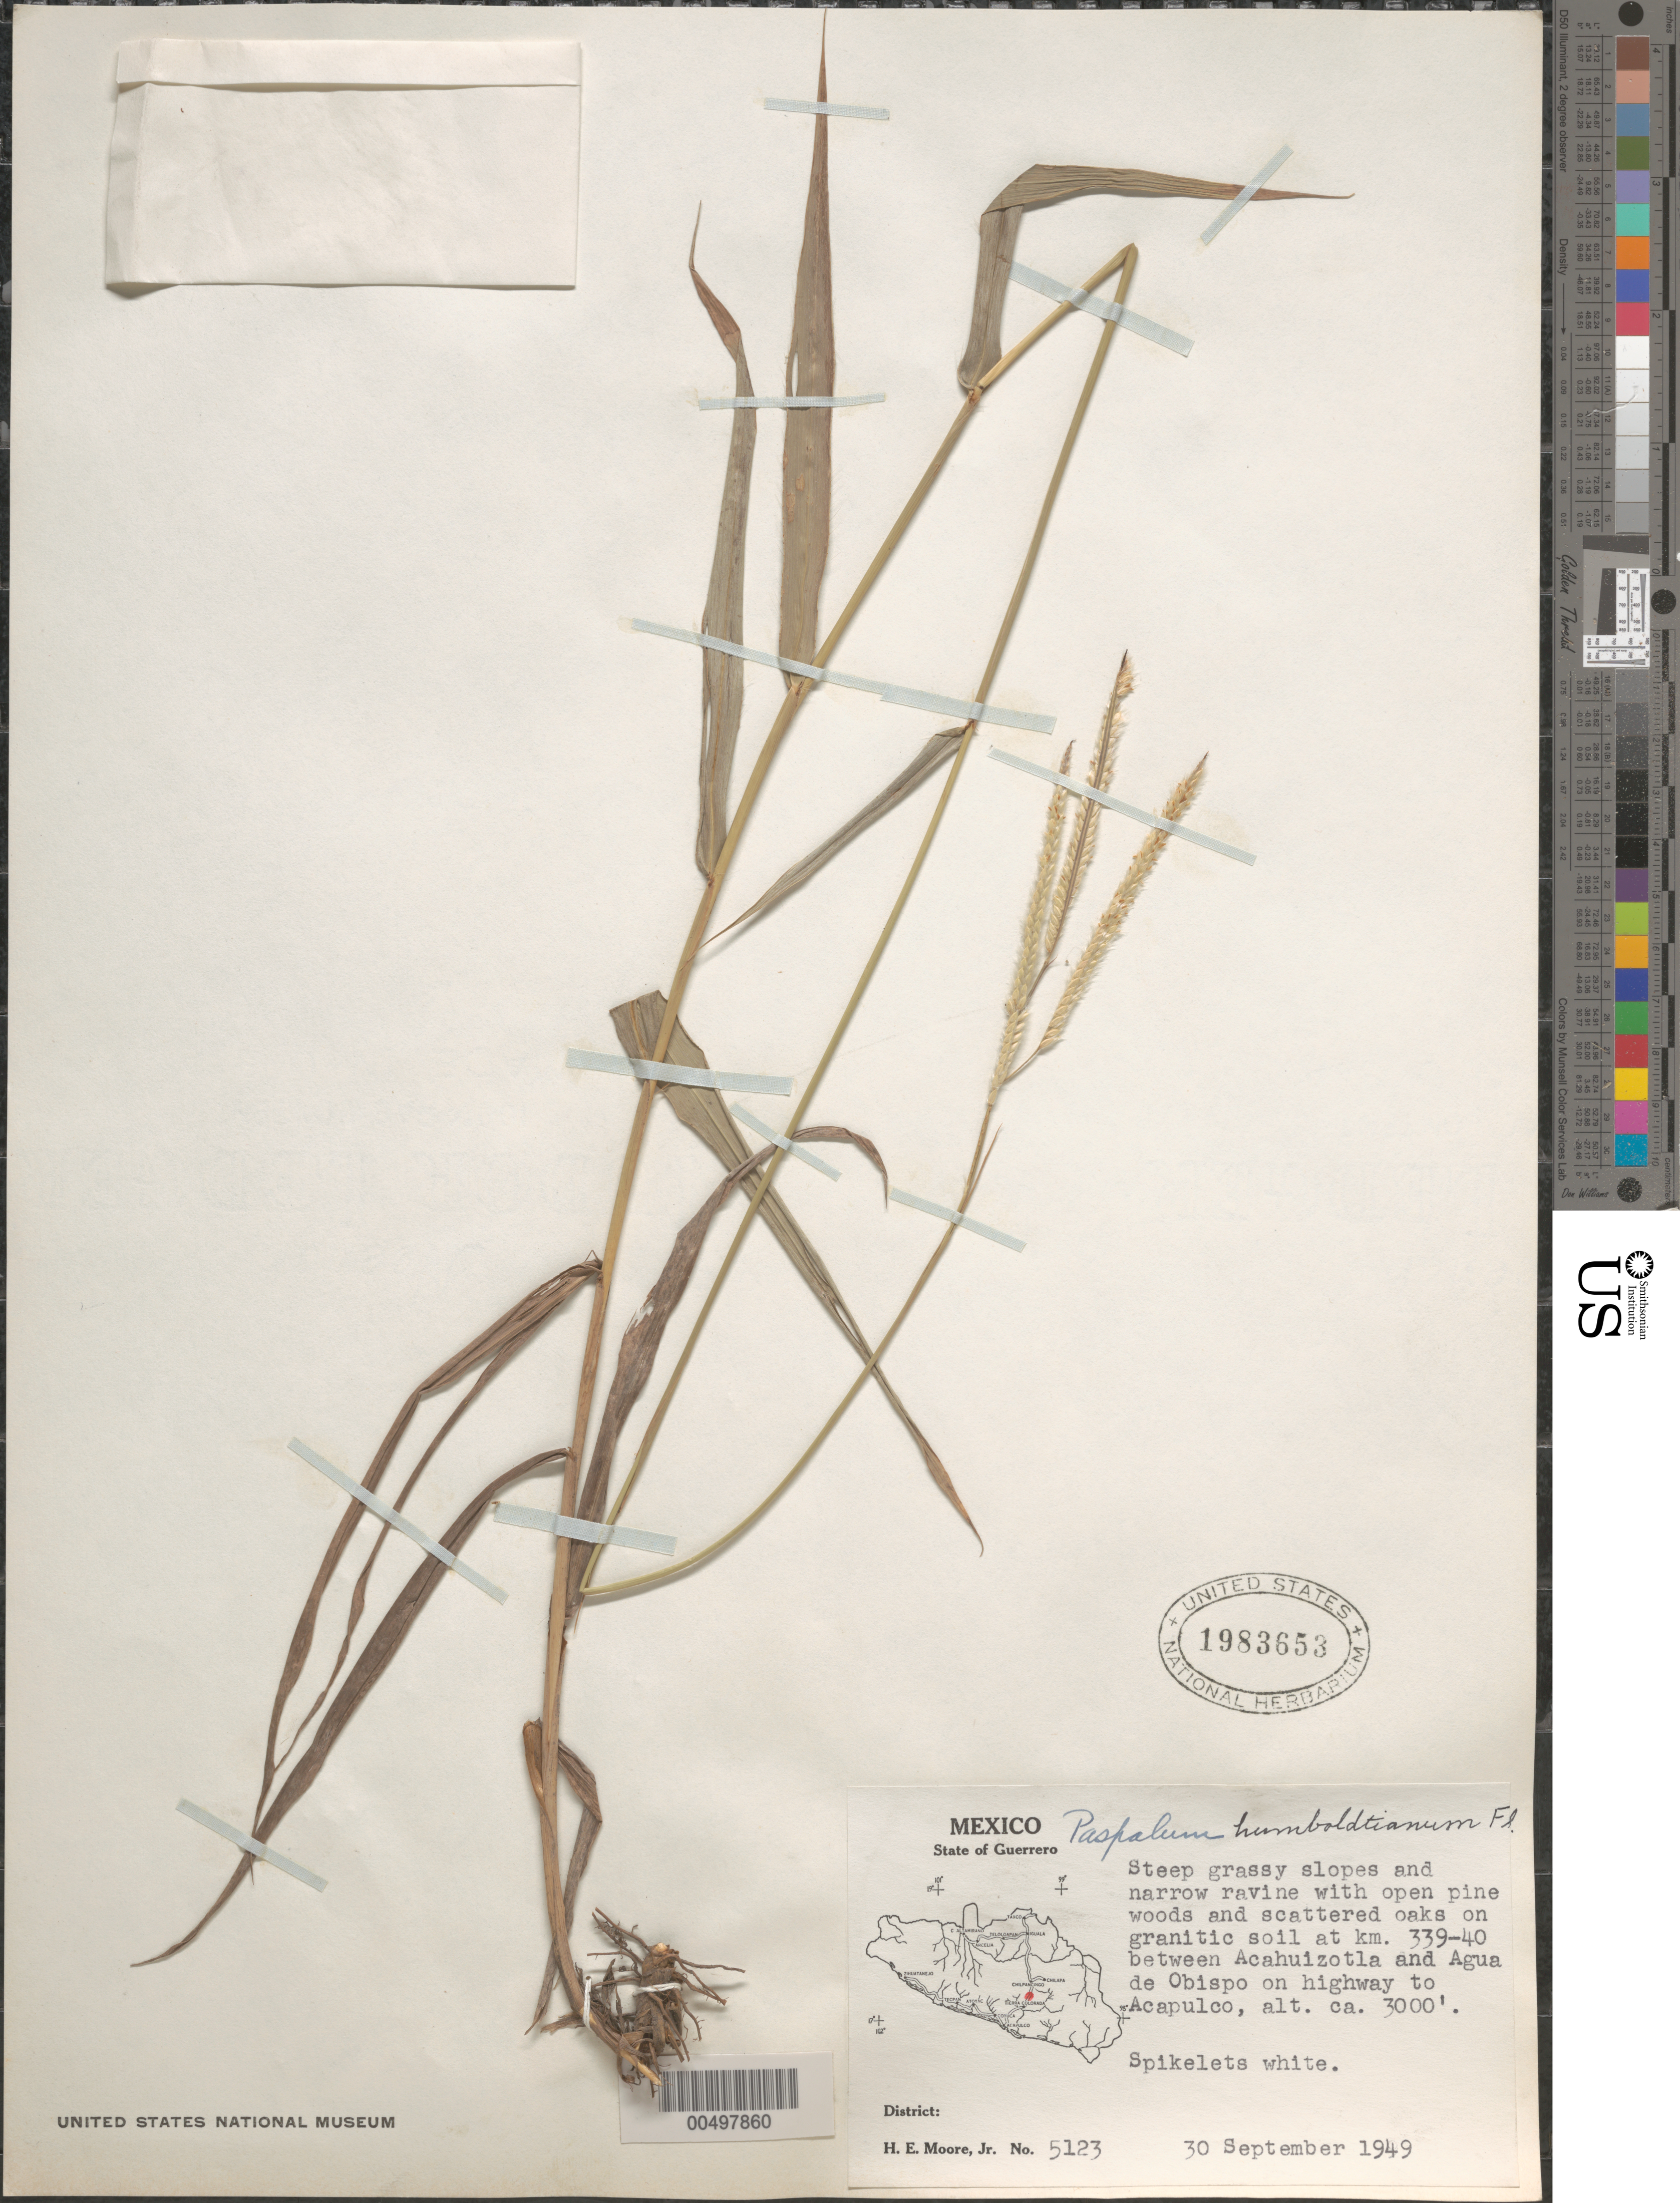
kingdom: Plantae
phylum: Tracheophyta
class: Liliopsida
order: Poales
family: Poaceae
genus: Paspalum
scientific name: Paspalum humboldtianum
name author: Flüggé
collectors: H. E. Moore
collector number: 5123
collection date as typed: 30 Sep 1949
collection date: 1949-09-30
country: Mexico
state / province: Guerrero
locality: At km 339-40 between Acahuizotla & Agua de Obispo on hwy to Acapulco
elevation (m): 914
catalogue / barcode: US 1983653